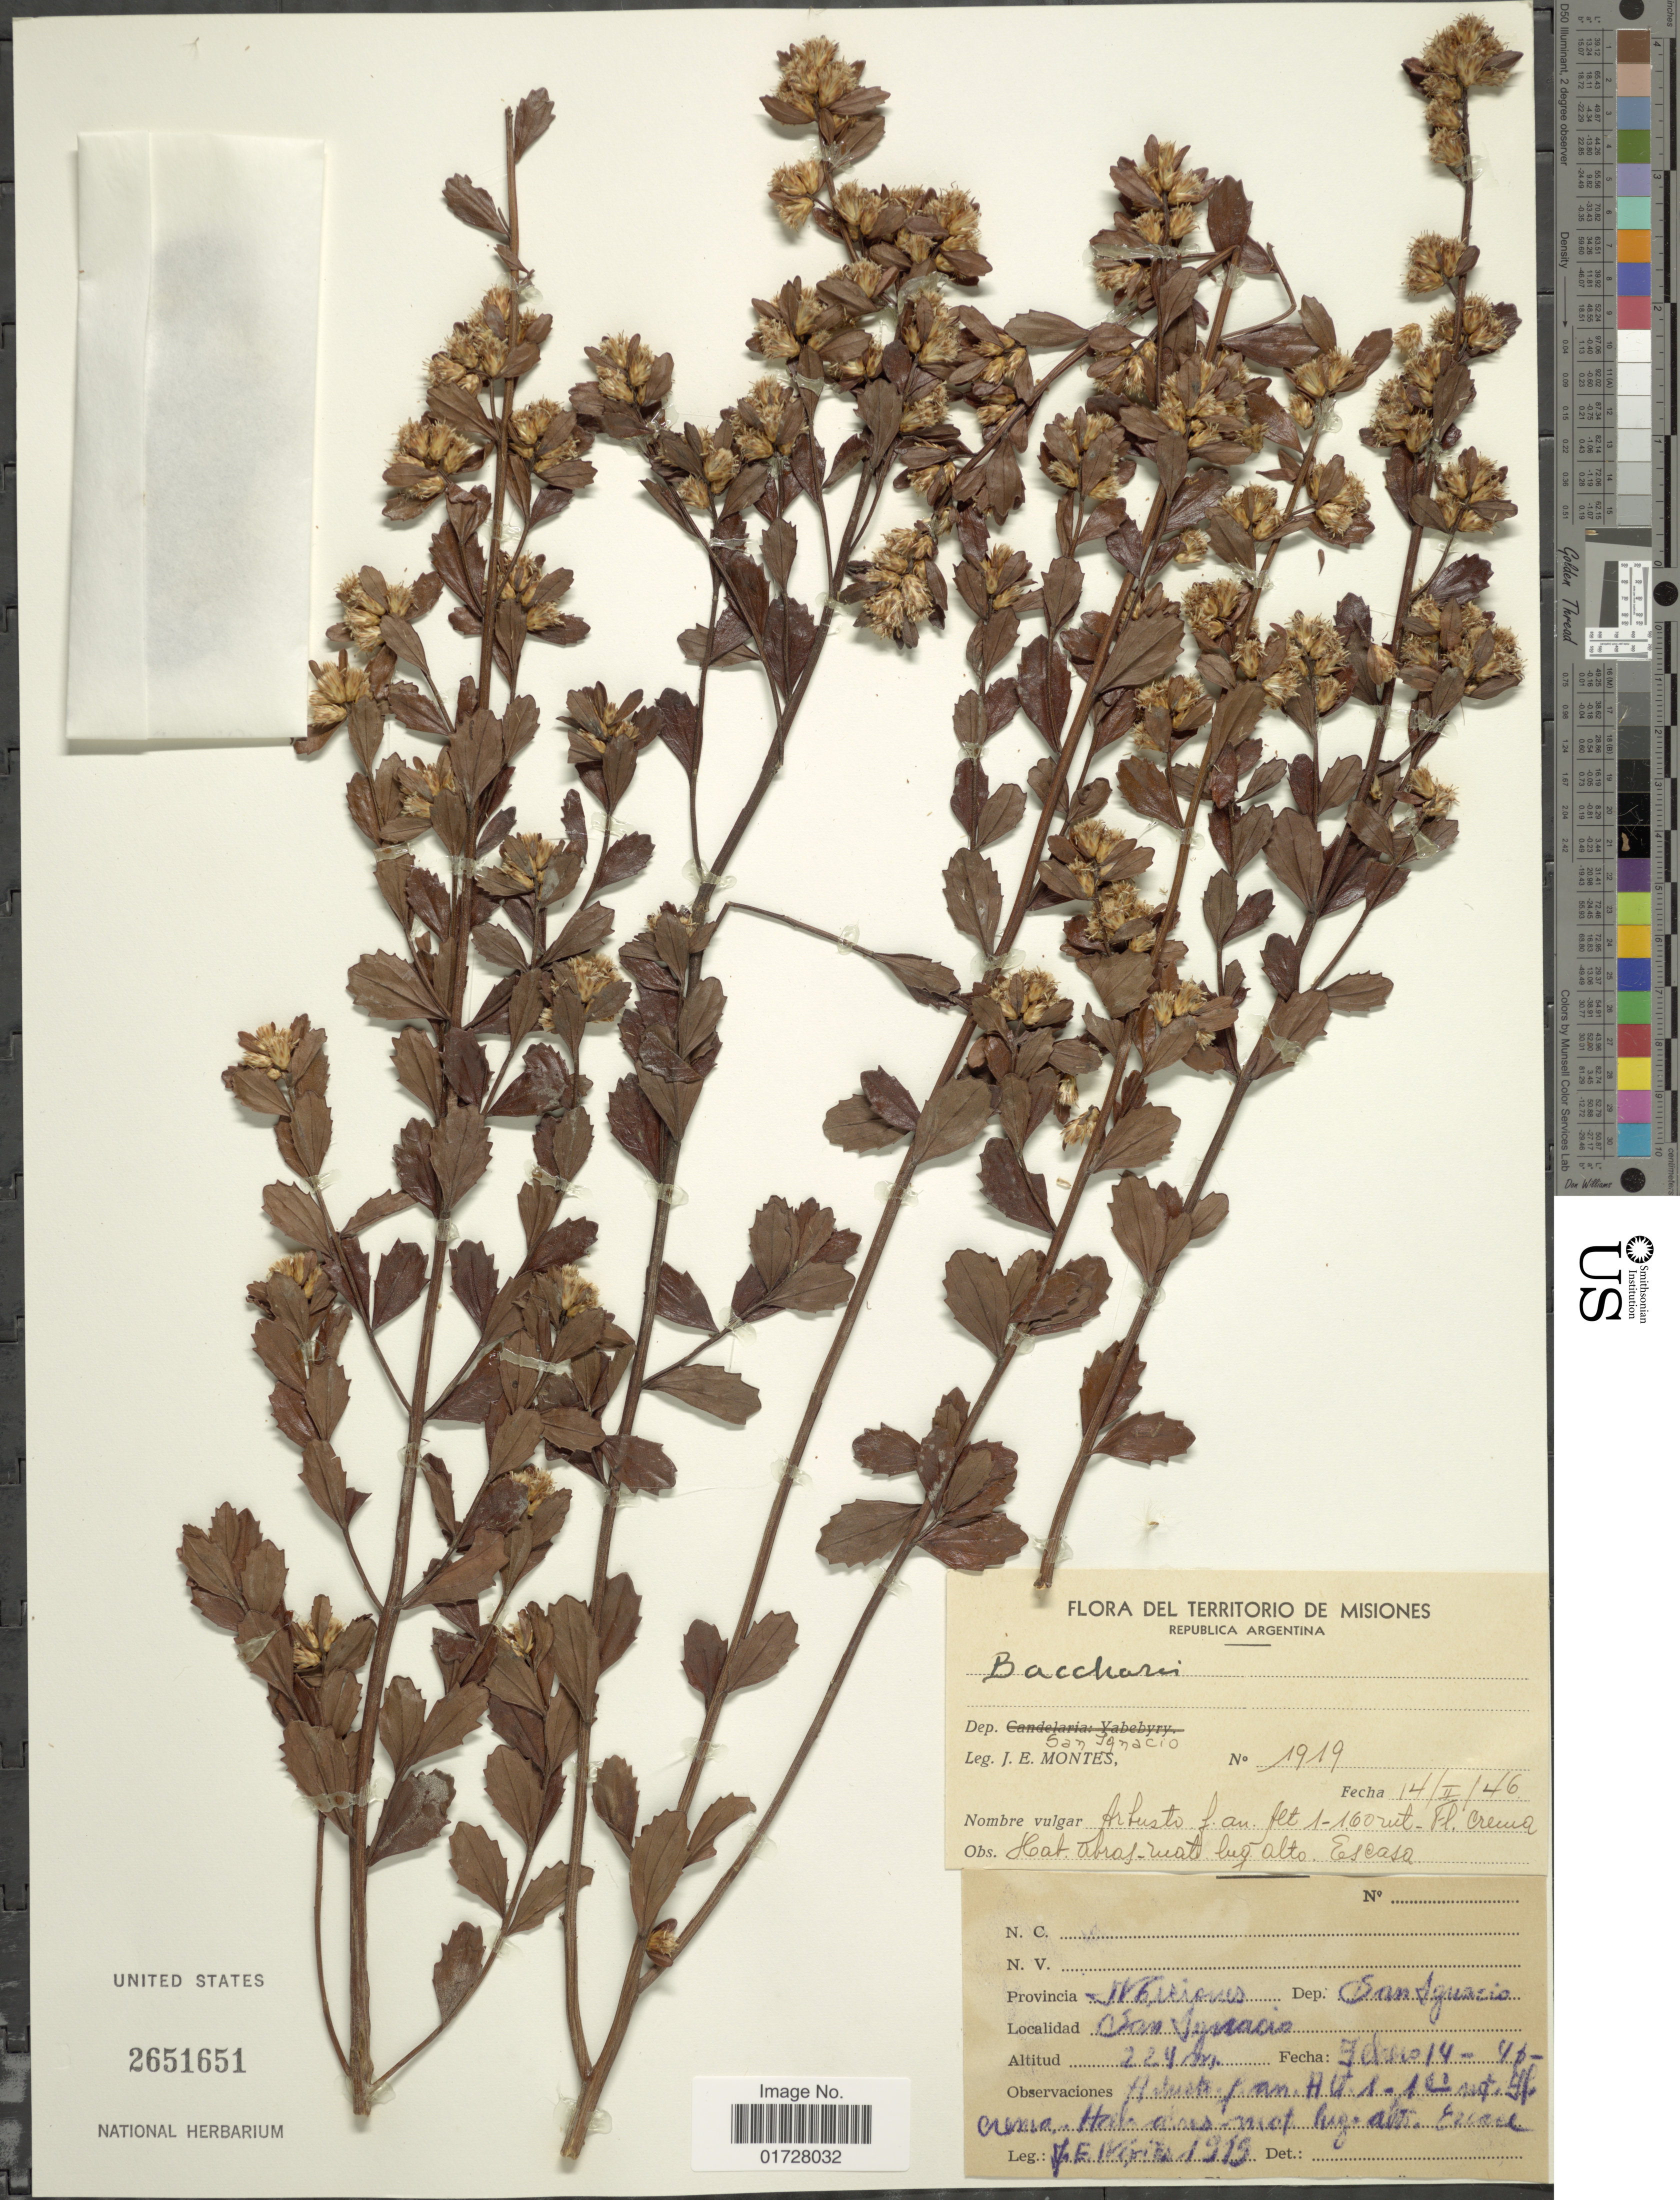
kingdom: Plantae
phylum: Tracheophyta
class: Magnoliopsida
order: Asterales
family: Asteraceae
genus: Baccharis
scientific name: Baccharis sp.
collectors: J. E. Montes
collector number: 1919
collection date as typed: Transcribed d/m/y: 14/2/46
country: Argentina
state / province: Misiones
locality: Republica Argentina, Dep. San Ignacio, San Ignacio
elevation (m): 224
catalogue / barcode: US 2651651